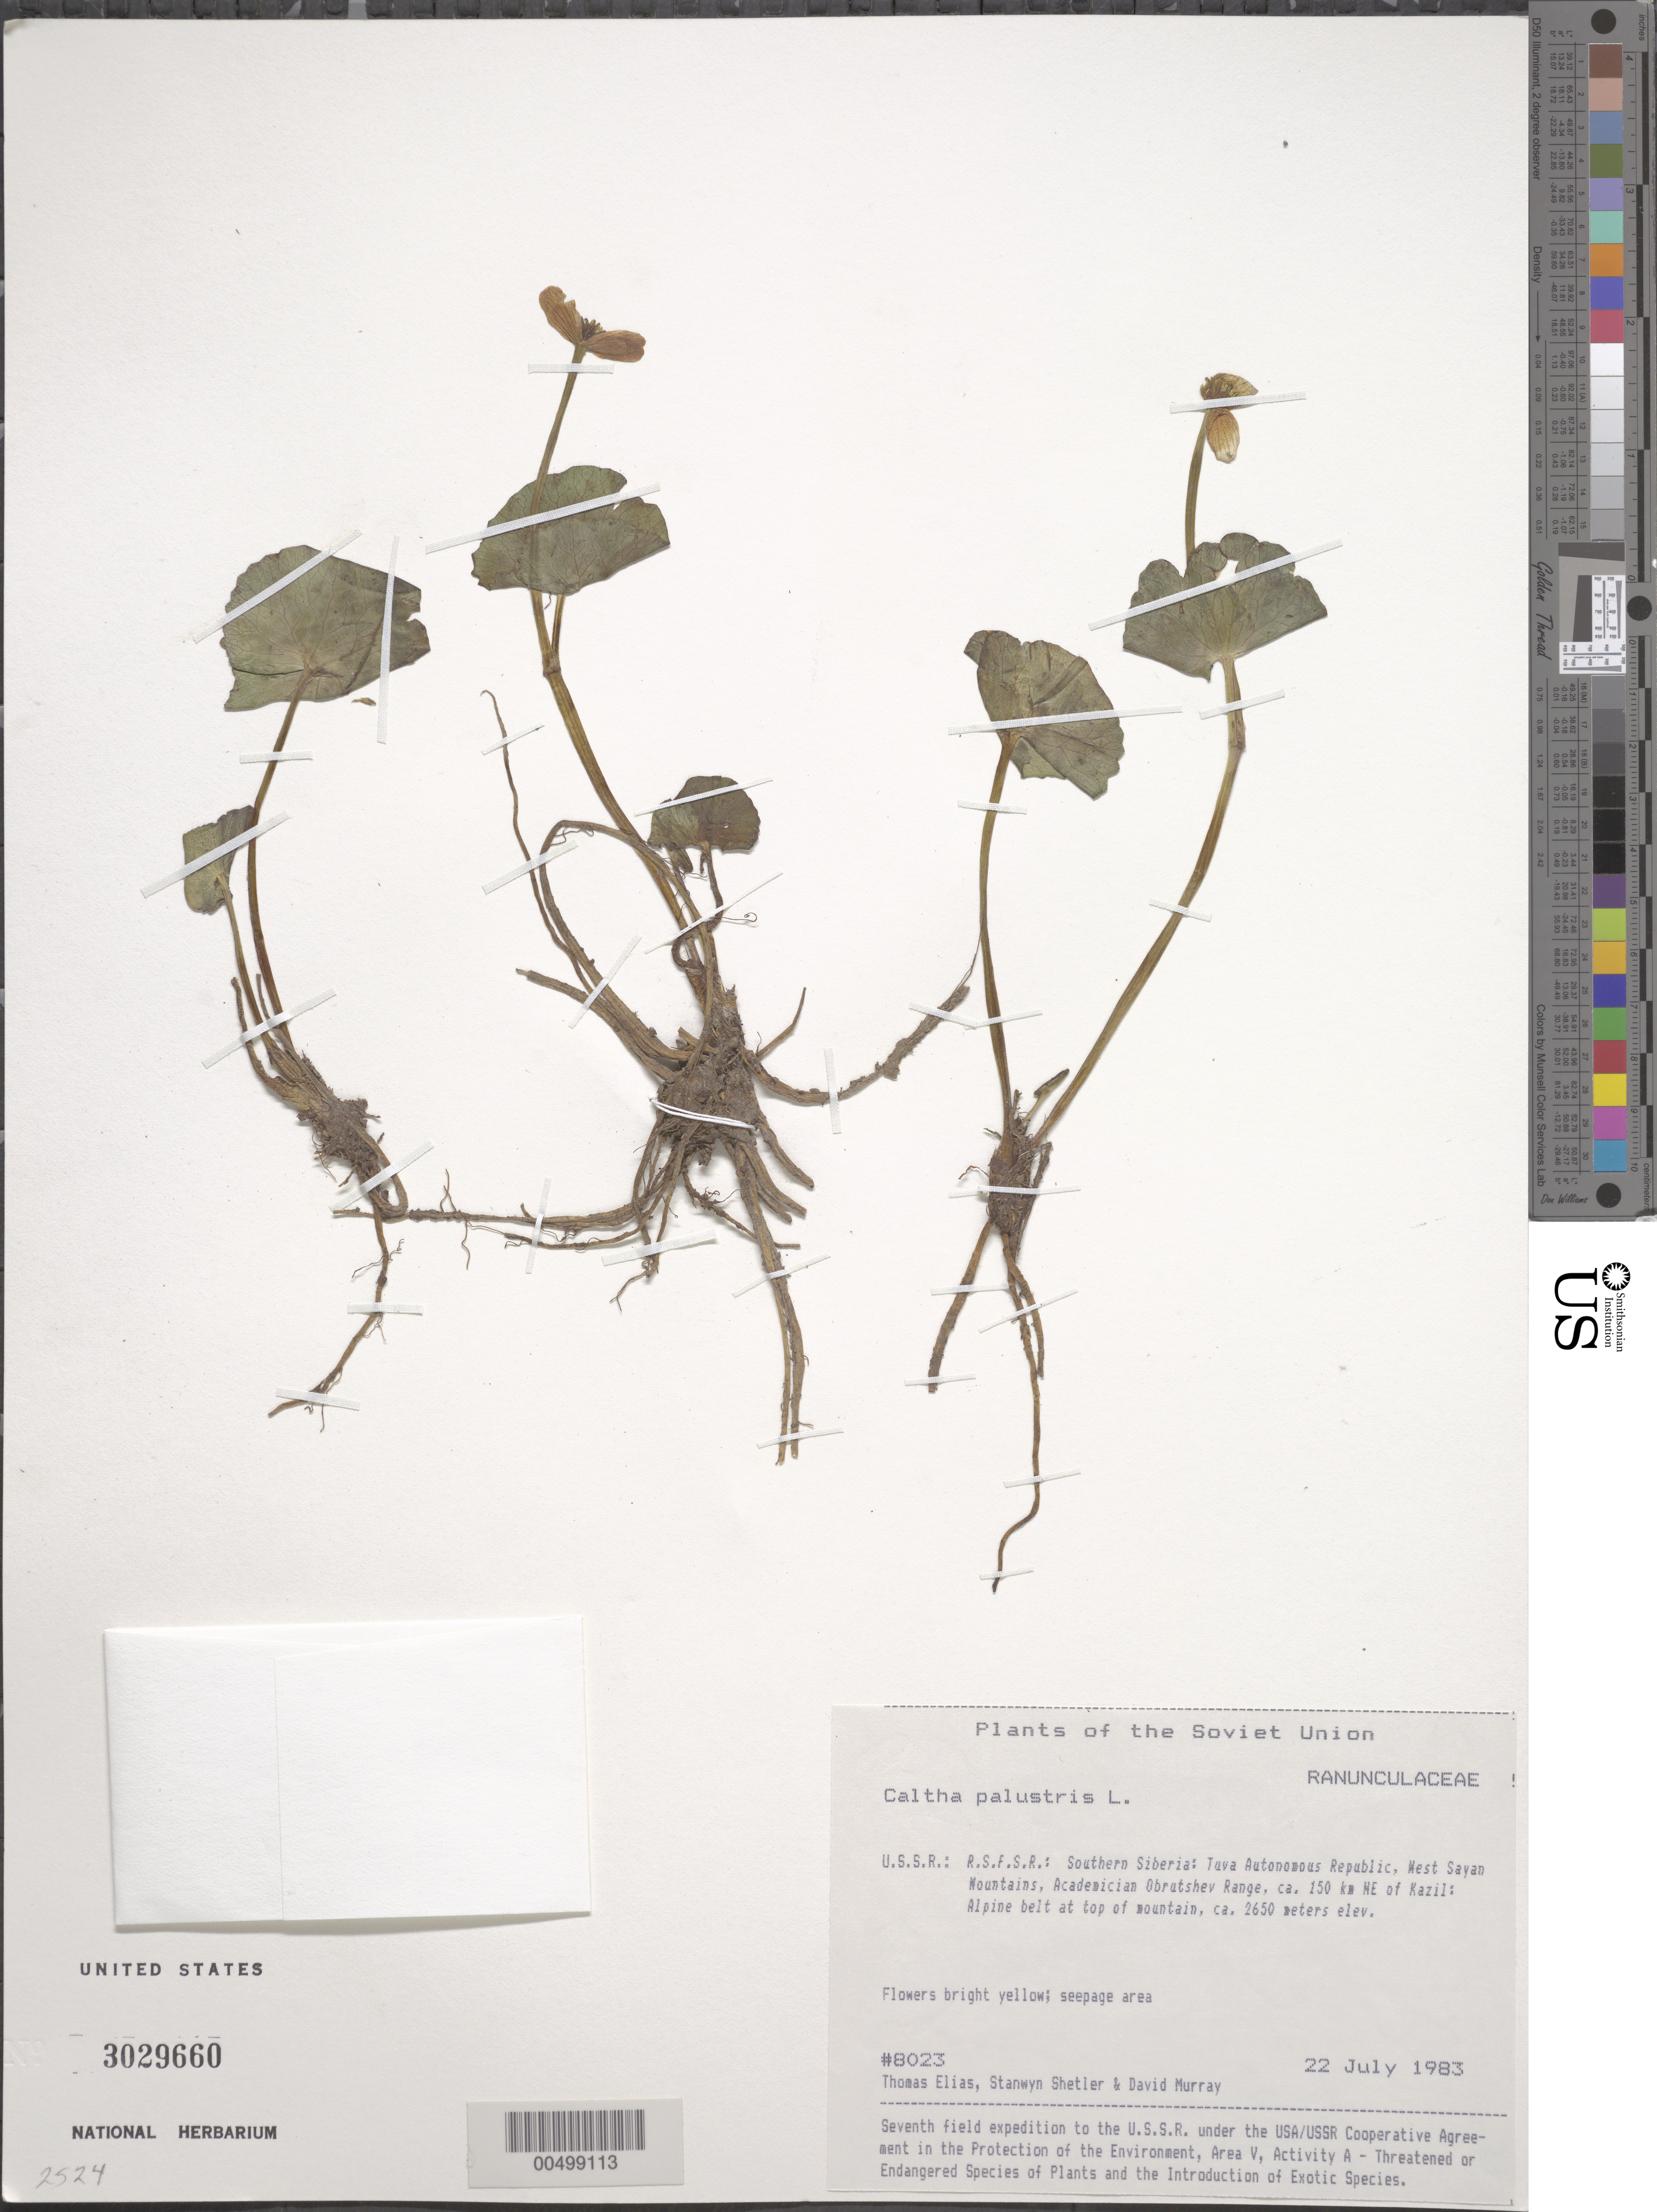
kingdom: Plantae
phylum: Tracheophyta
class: Magnoliopsida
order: Ranunculales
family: Ranunculaceae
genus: Caltha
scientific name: Caltha palustris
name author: L.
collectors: T. Elias, S. Shetler & D. F. Murray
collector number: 8023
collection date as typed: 22 Jul 1983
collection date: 1983-07-22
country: Russian Federation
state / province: Tuva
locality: West Sayan Mountains, Academician Obrutshev Range, ca. 150 km NE of Kazil [Kyzyl]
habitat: alpine belt at top of mountain, seepage area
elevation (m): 2650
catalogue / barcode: US 3029660